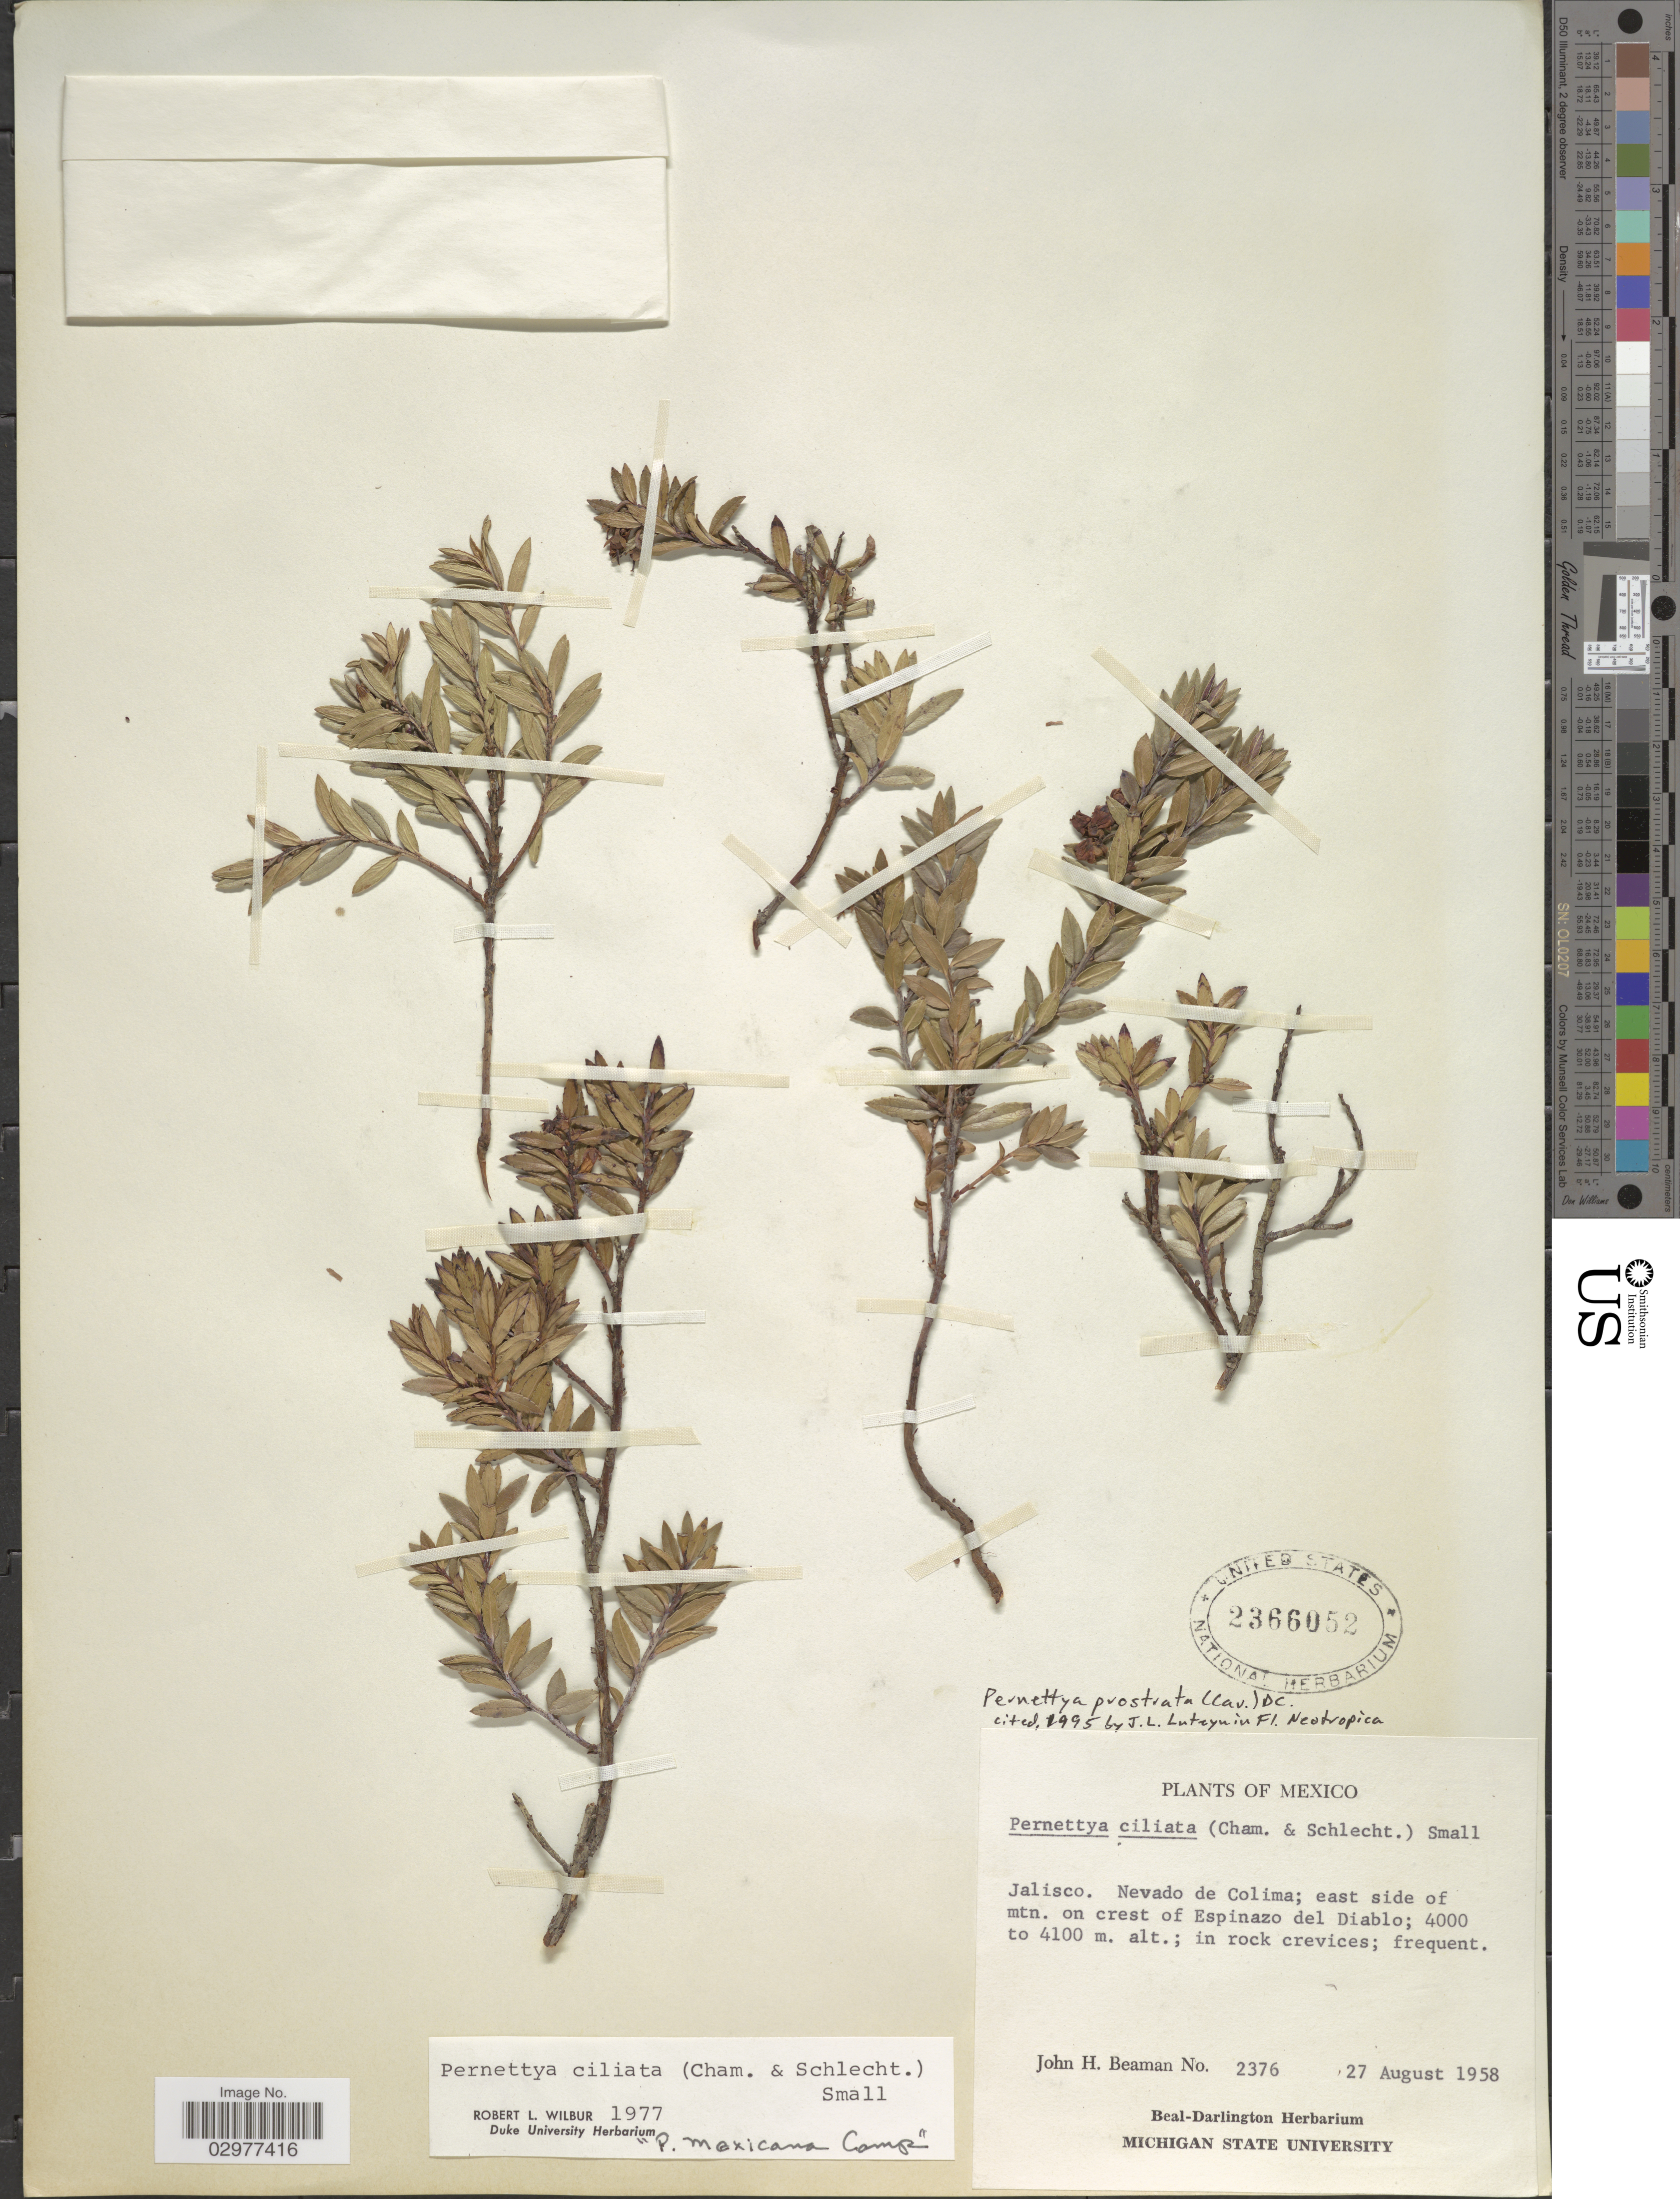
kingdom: Plantae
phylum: Tracheophyta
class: Magnoliopsida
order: Ericales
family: Ericaceae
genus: Pernettya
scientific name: Pernettya prostrata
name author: (Cav.) DC.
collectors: J. H. Beaman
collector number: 2376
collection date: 1958-08-27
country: Mexico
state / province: Jalisco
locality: Nevado de Colima; east side of mtn. on crest of Espinazo del Diablo.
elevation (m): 4000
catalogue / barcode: US 2366052